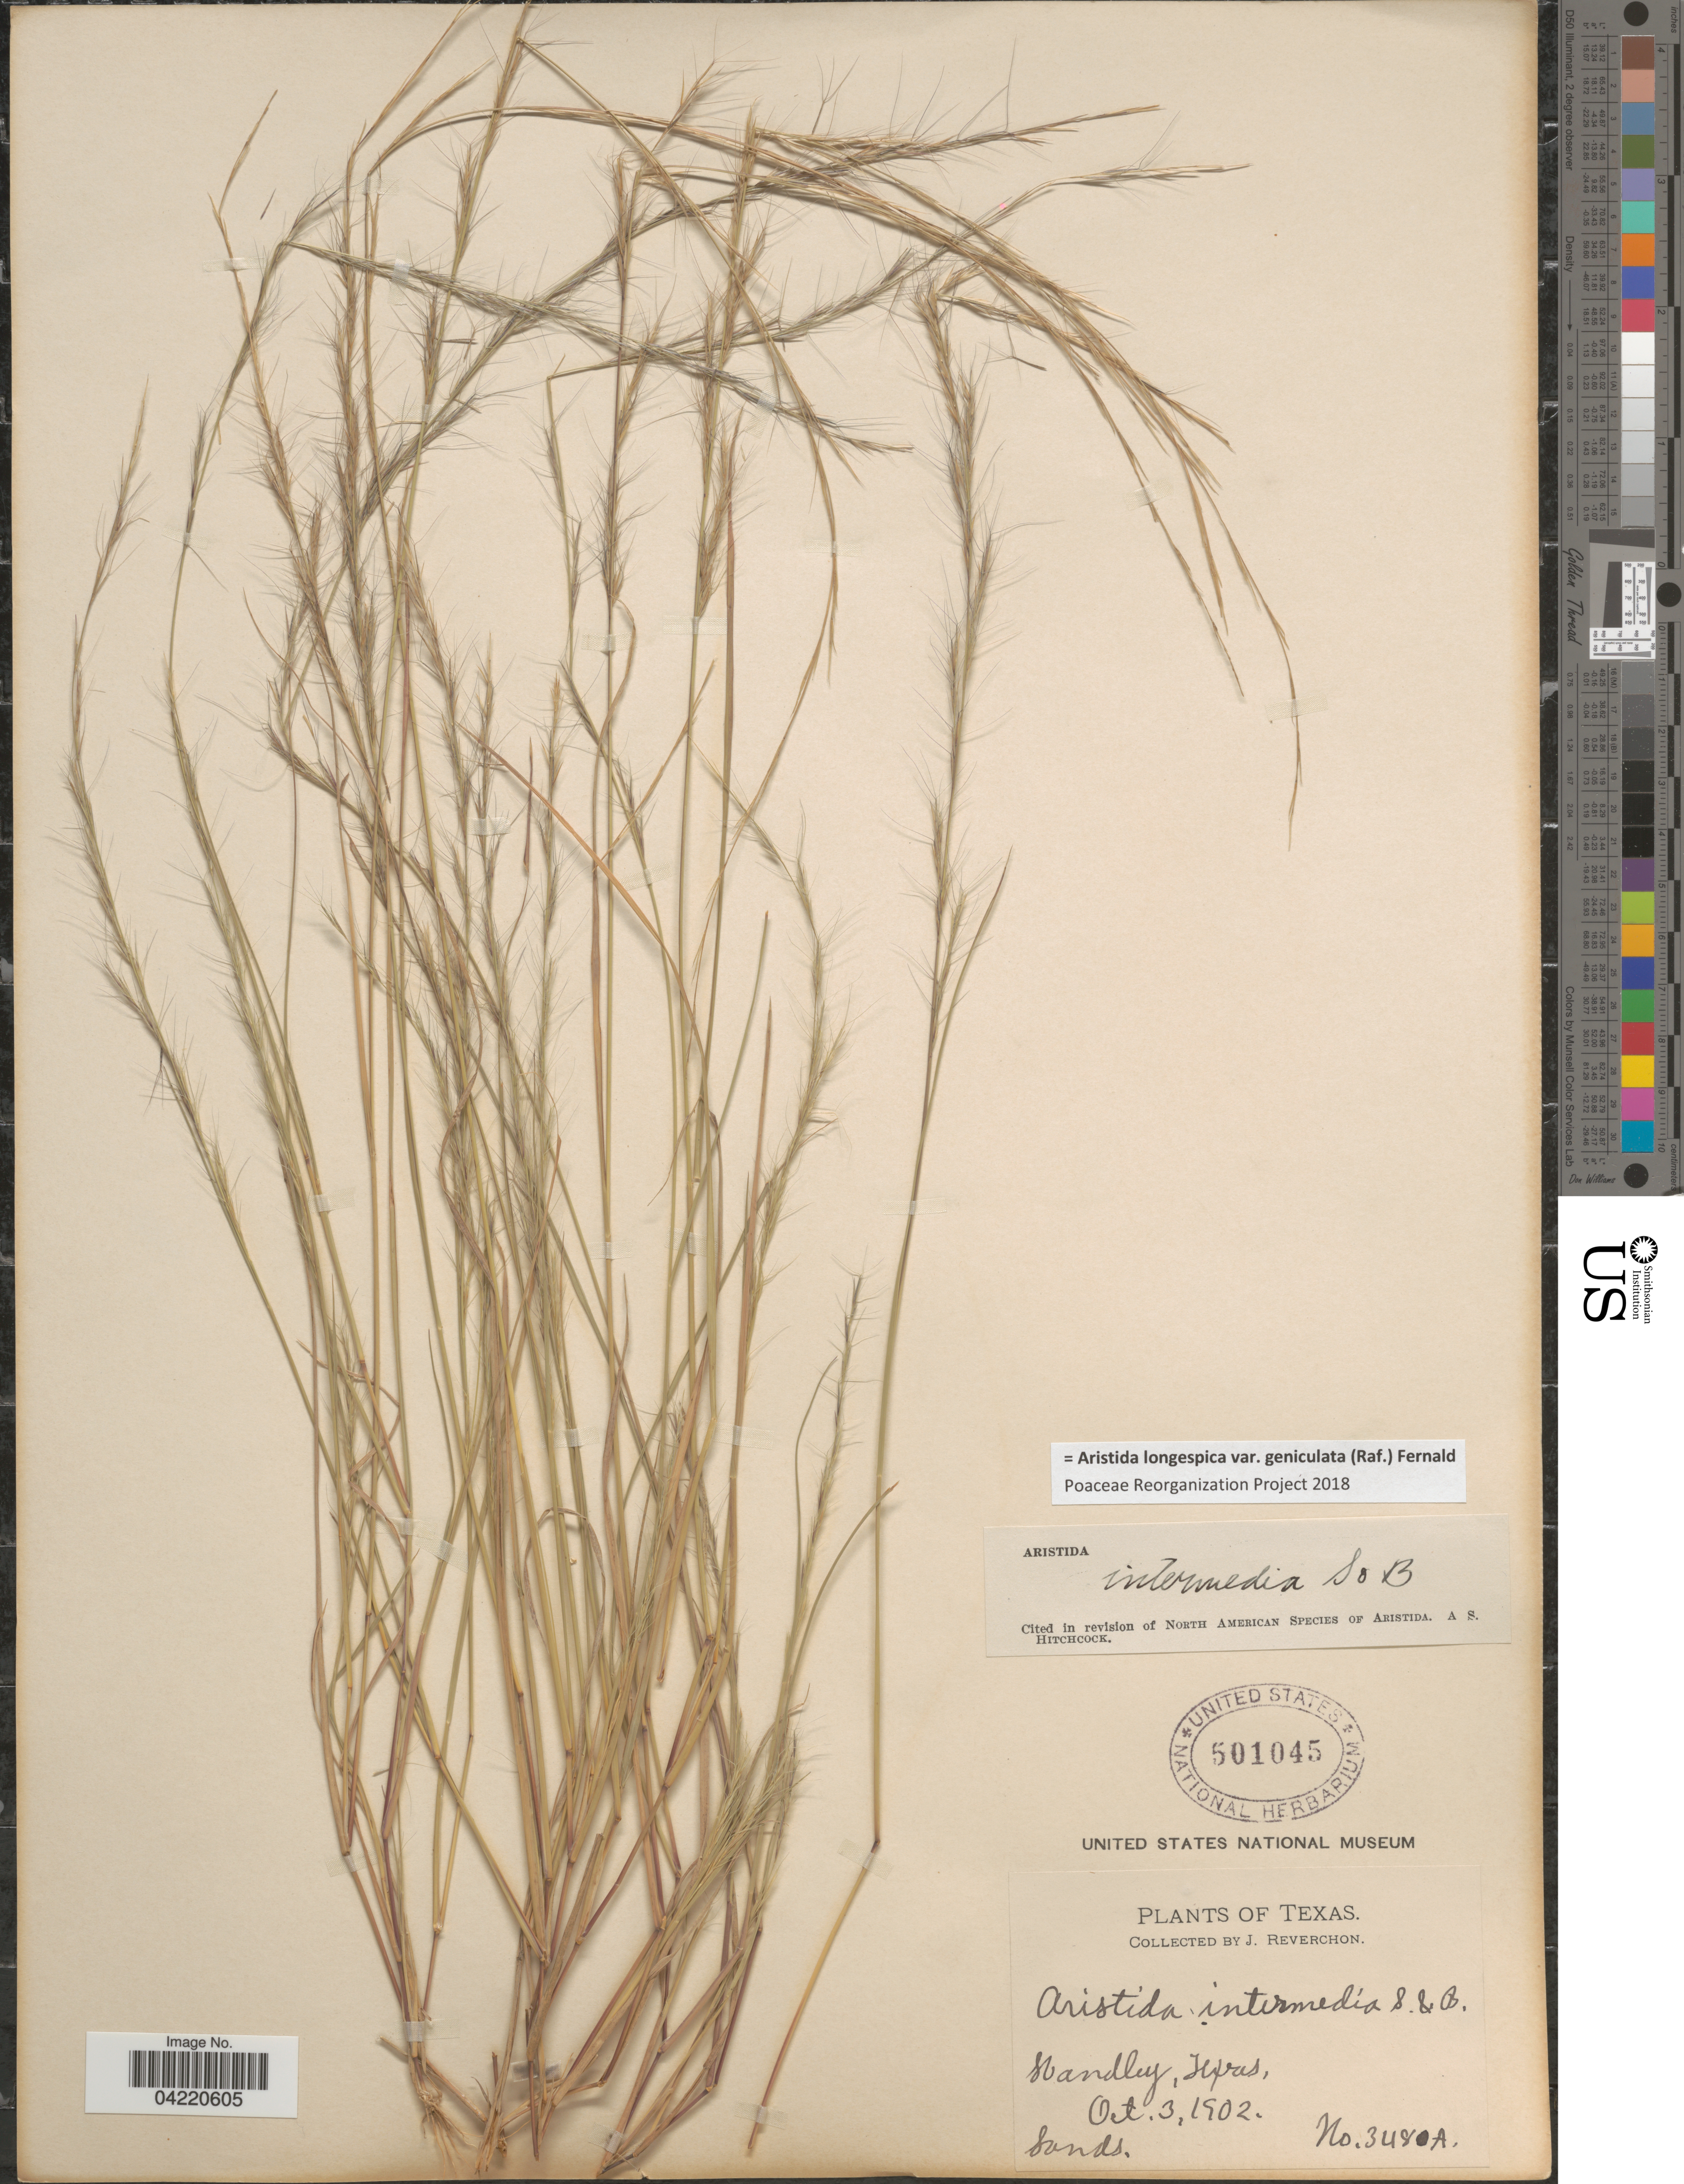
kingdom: Plantae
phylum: Tracheophyta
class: Liliopsida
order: Poales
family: Poaceae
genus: Aristida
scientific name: Aristida longespica var. geniculata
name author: (Raf.) Fernald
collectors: J. Reverchon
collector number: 3480A*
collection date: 1902-10-03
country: United States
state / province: Texas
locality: Handley.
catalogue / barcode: US 501045